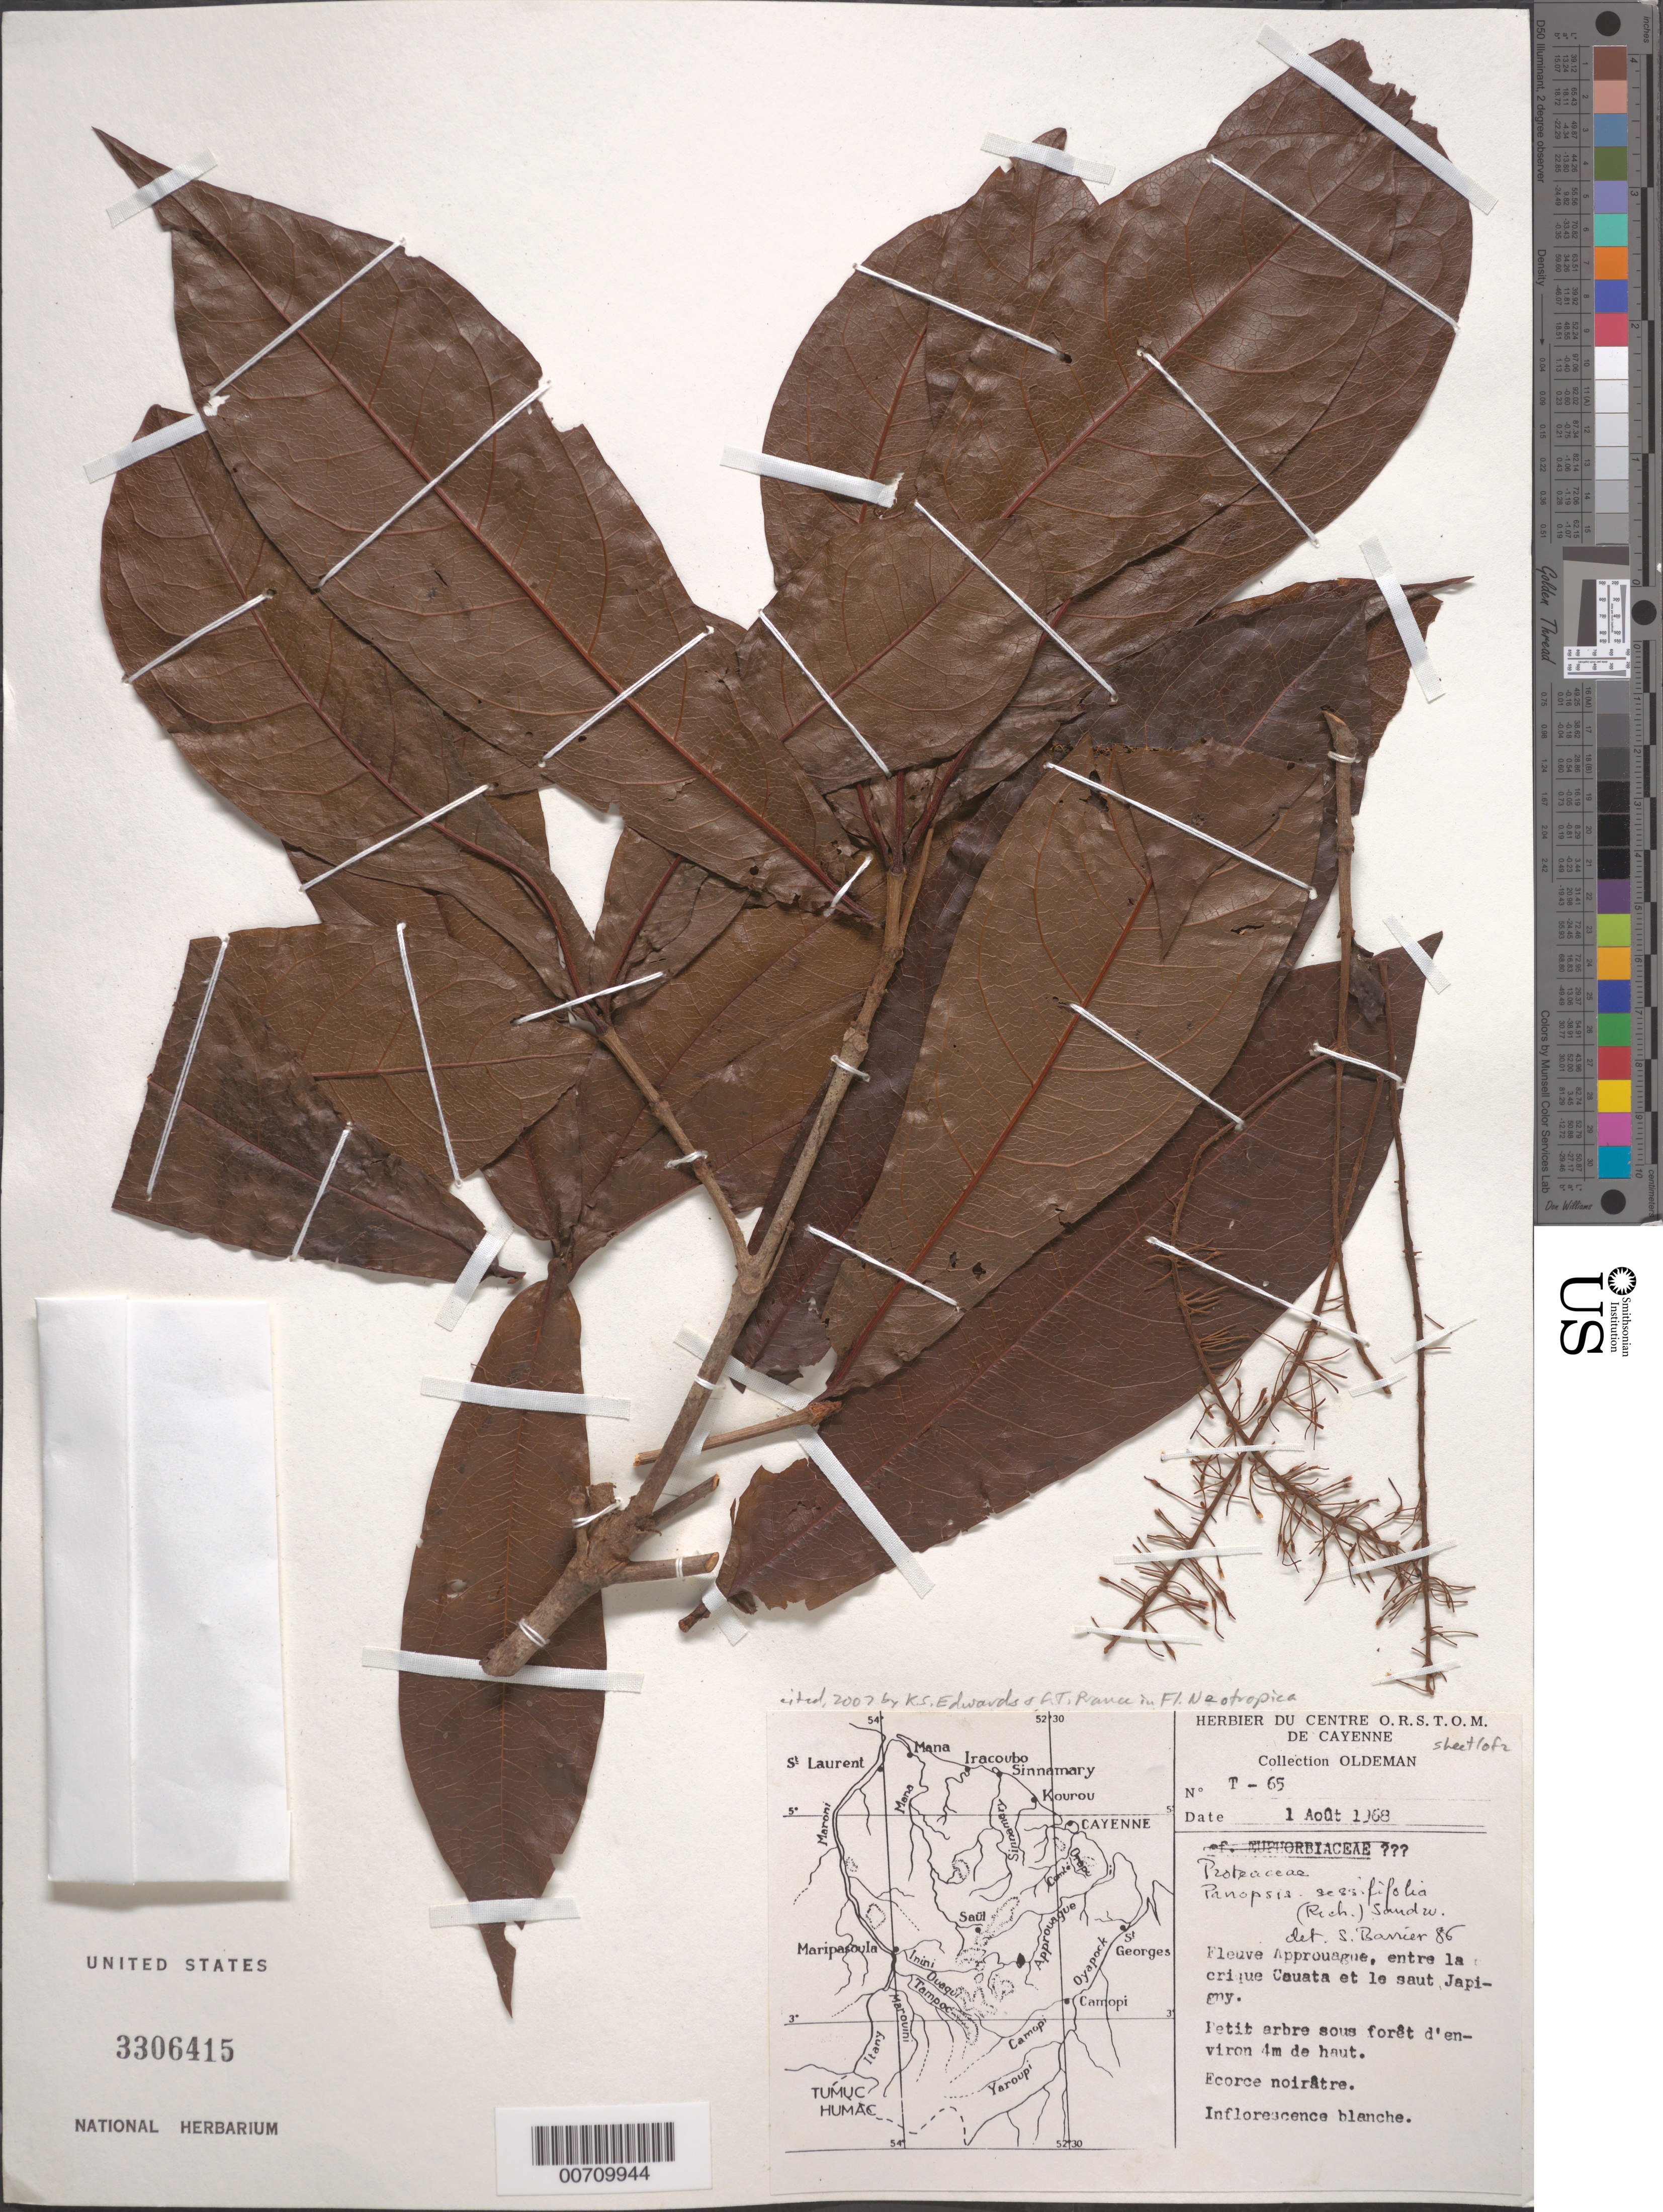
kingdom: Plantae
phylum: Tracheophyta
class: Magnoliopsida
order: Proteales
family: Proteaceae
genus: Panopsis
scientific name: Panopsis sessilifolia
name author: (Rich.) Sandwith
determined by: Barrier, S.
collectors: R. Oldeman & C. H. L. Sastre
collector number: T 65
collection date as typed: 1-Aug-68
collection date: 1968-08-01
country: French Guiana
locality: Approuague R., entre la crique Couata et le saut Japigny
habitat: Forest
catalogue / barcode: US 3006415